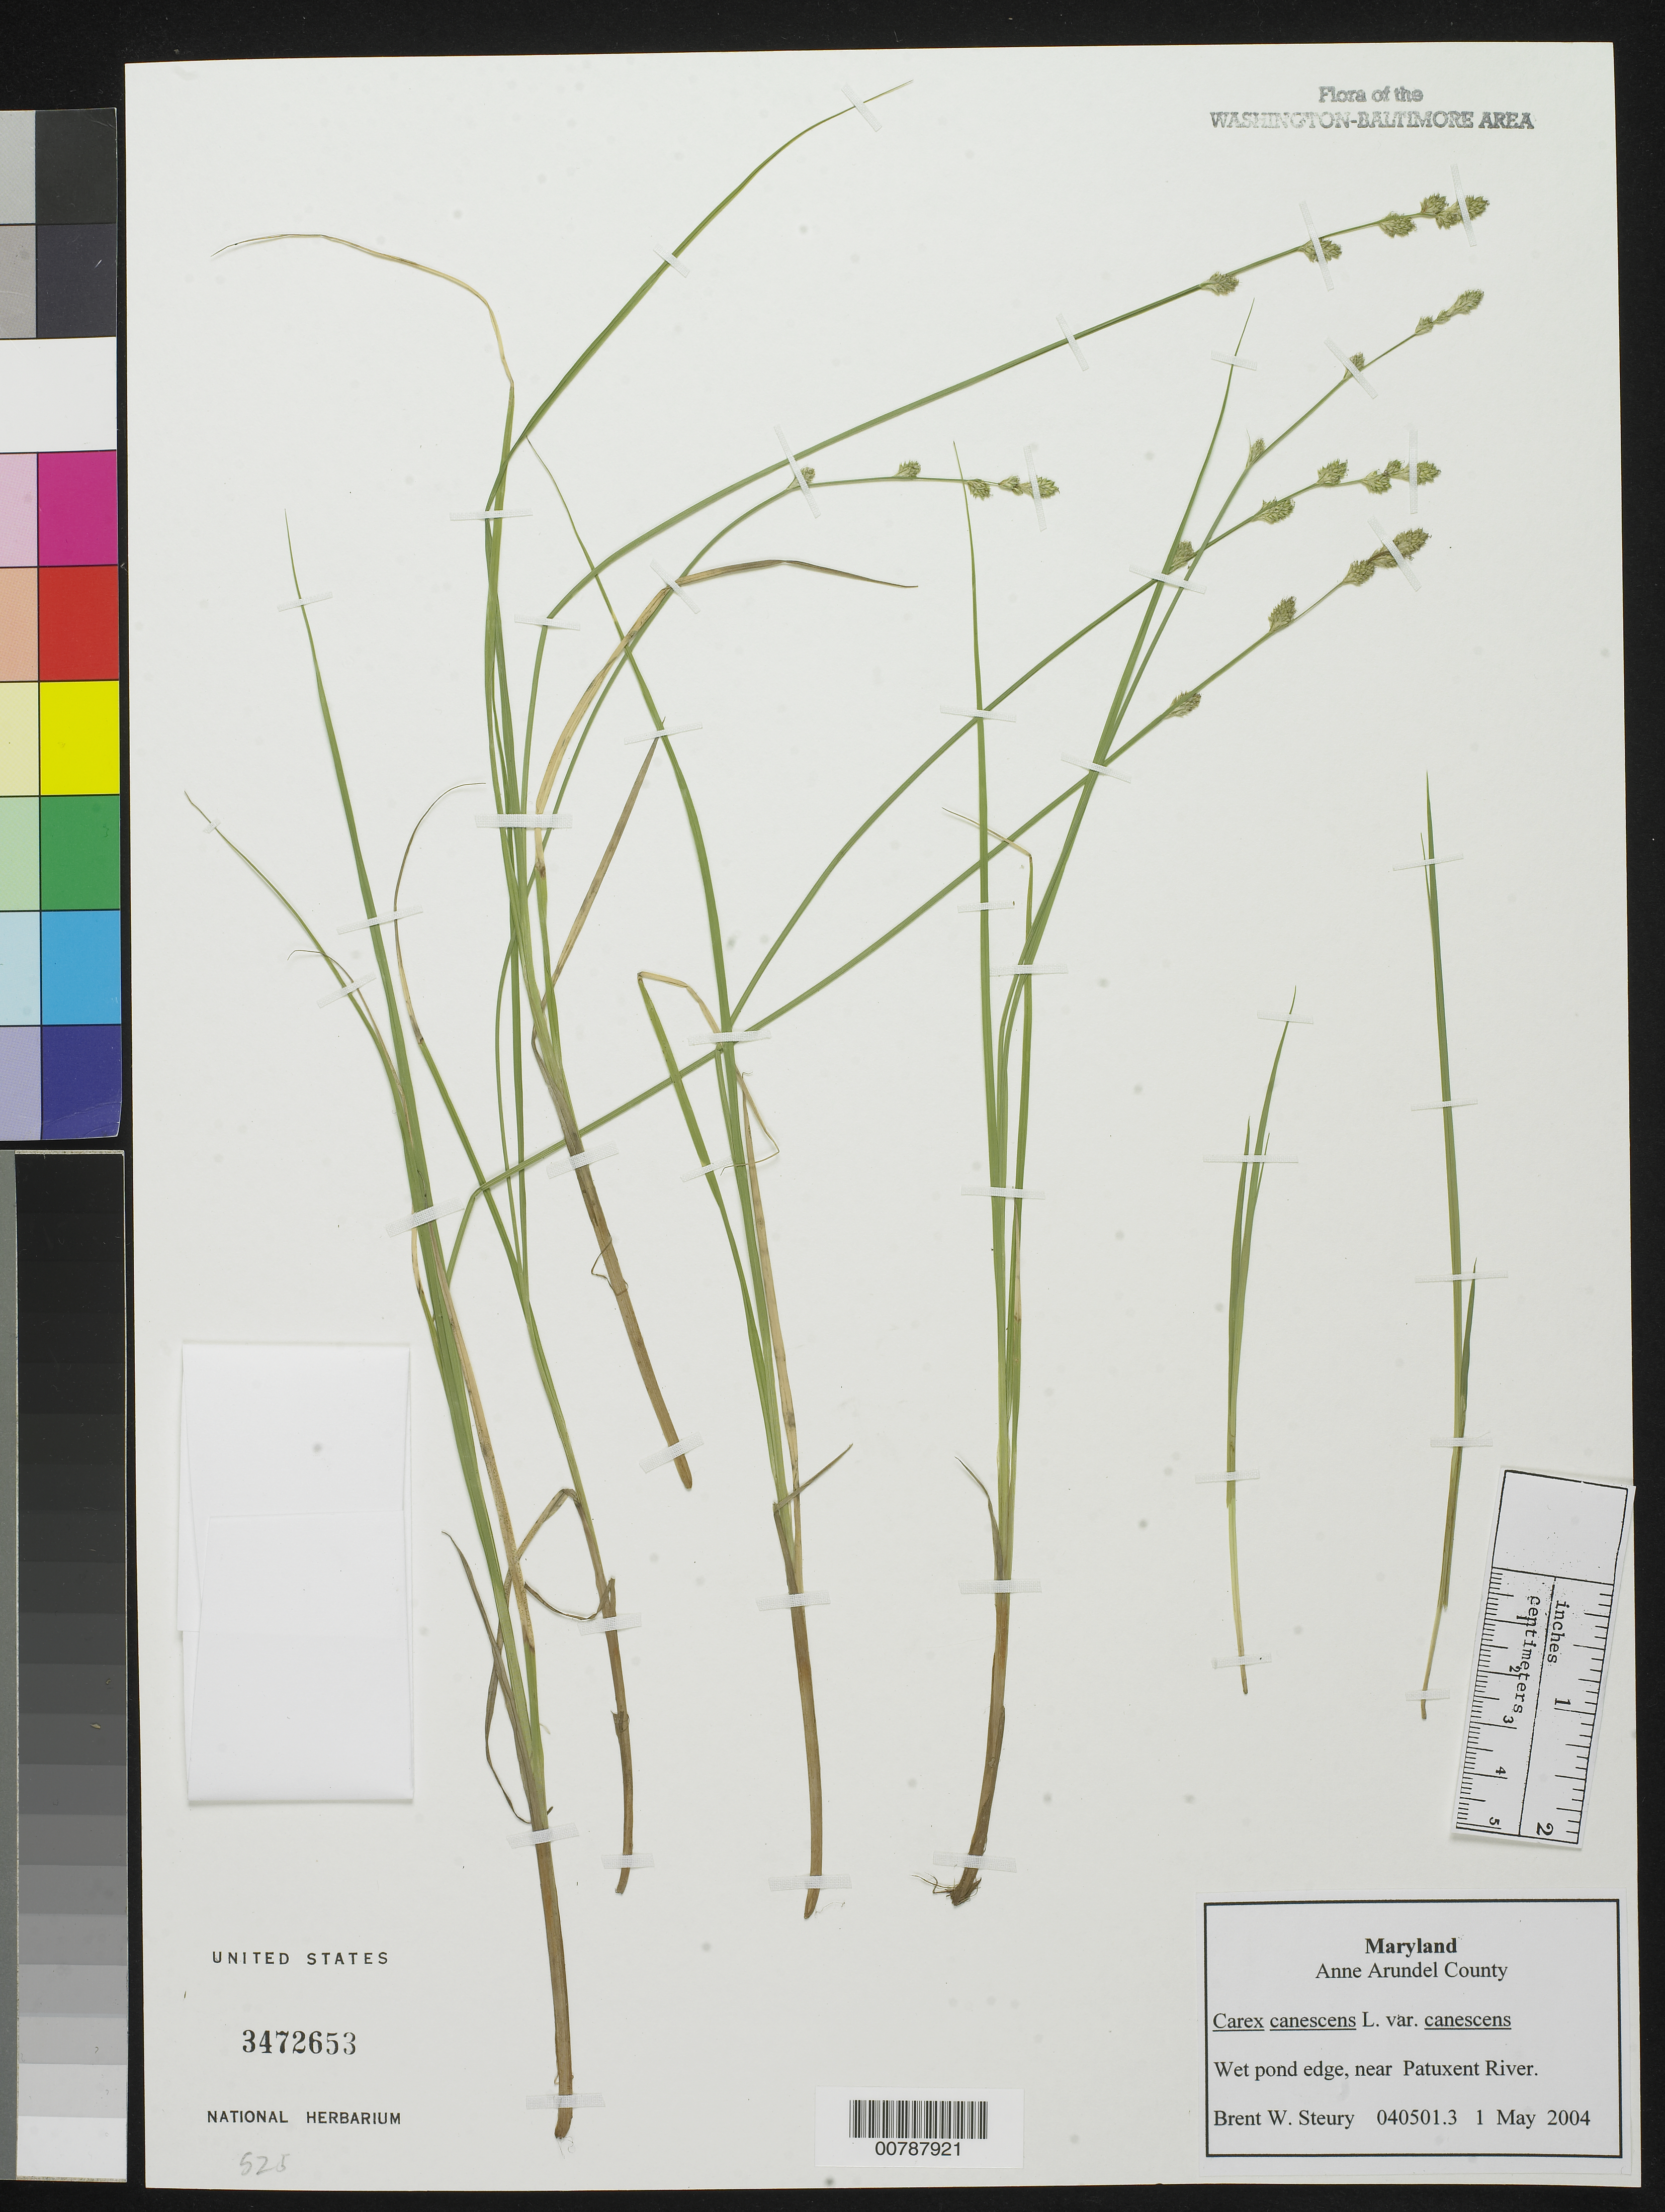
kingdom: Plantae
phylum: Tracheophyta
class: Liliopsida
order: Poales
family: Cyperaceae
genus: Carex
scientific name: Carex canescens var. canescens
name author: L.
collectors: B. Steury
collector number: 040501.3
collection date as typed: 1 May 2004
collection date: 2004-05-01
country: United States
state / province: Maryland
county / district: Anne Arundel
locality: Near Patuxent River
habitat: Wet pond edge.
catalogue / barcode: US 3472653